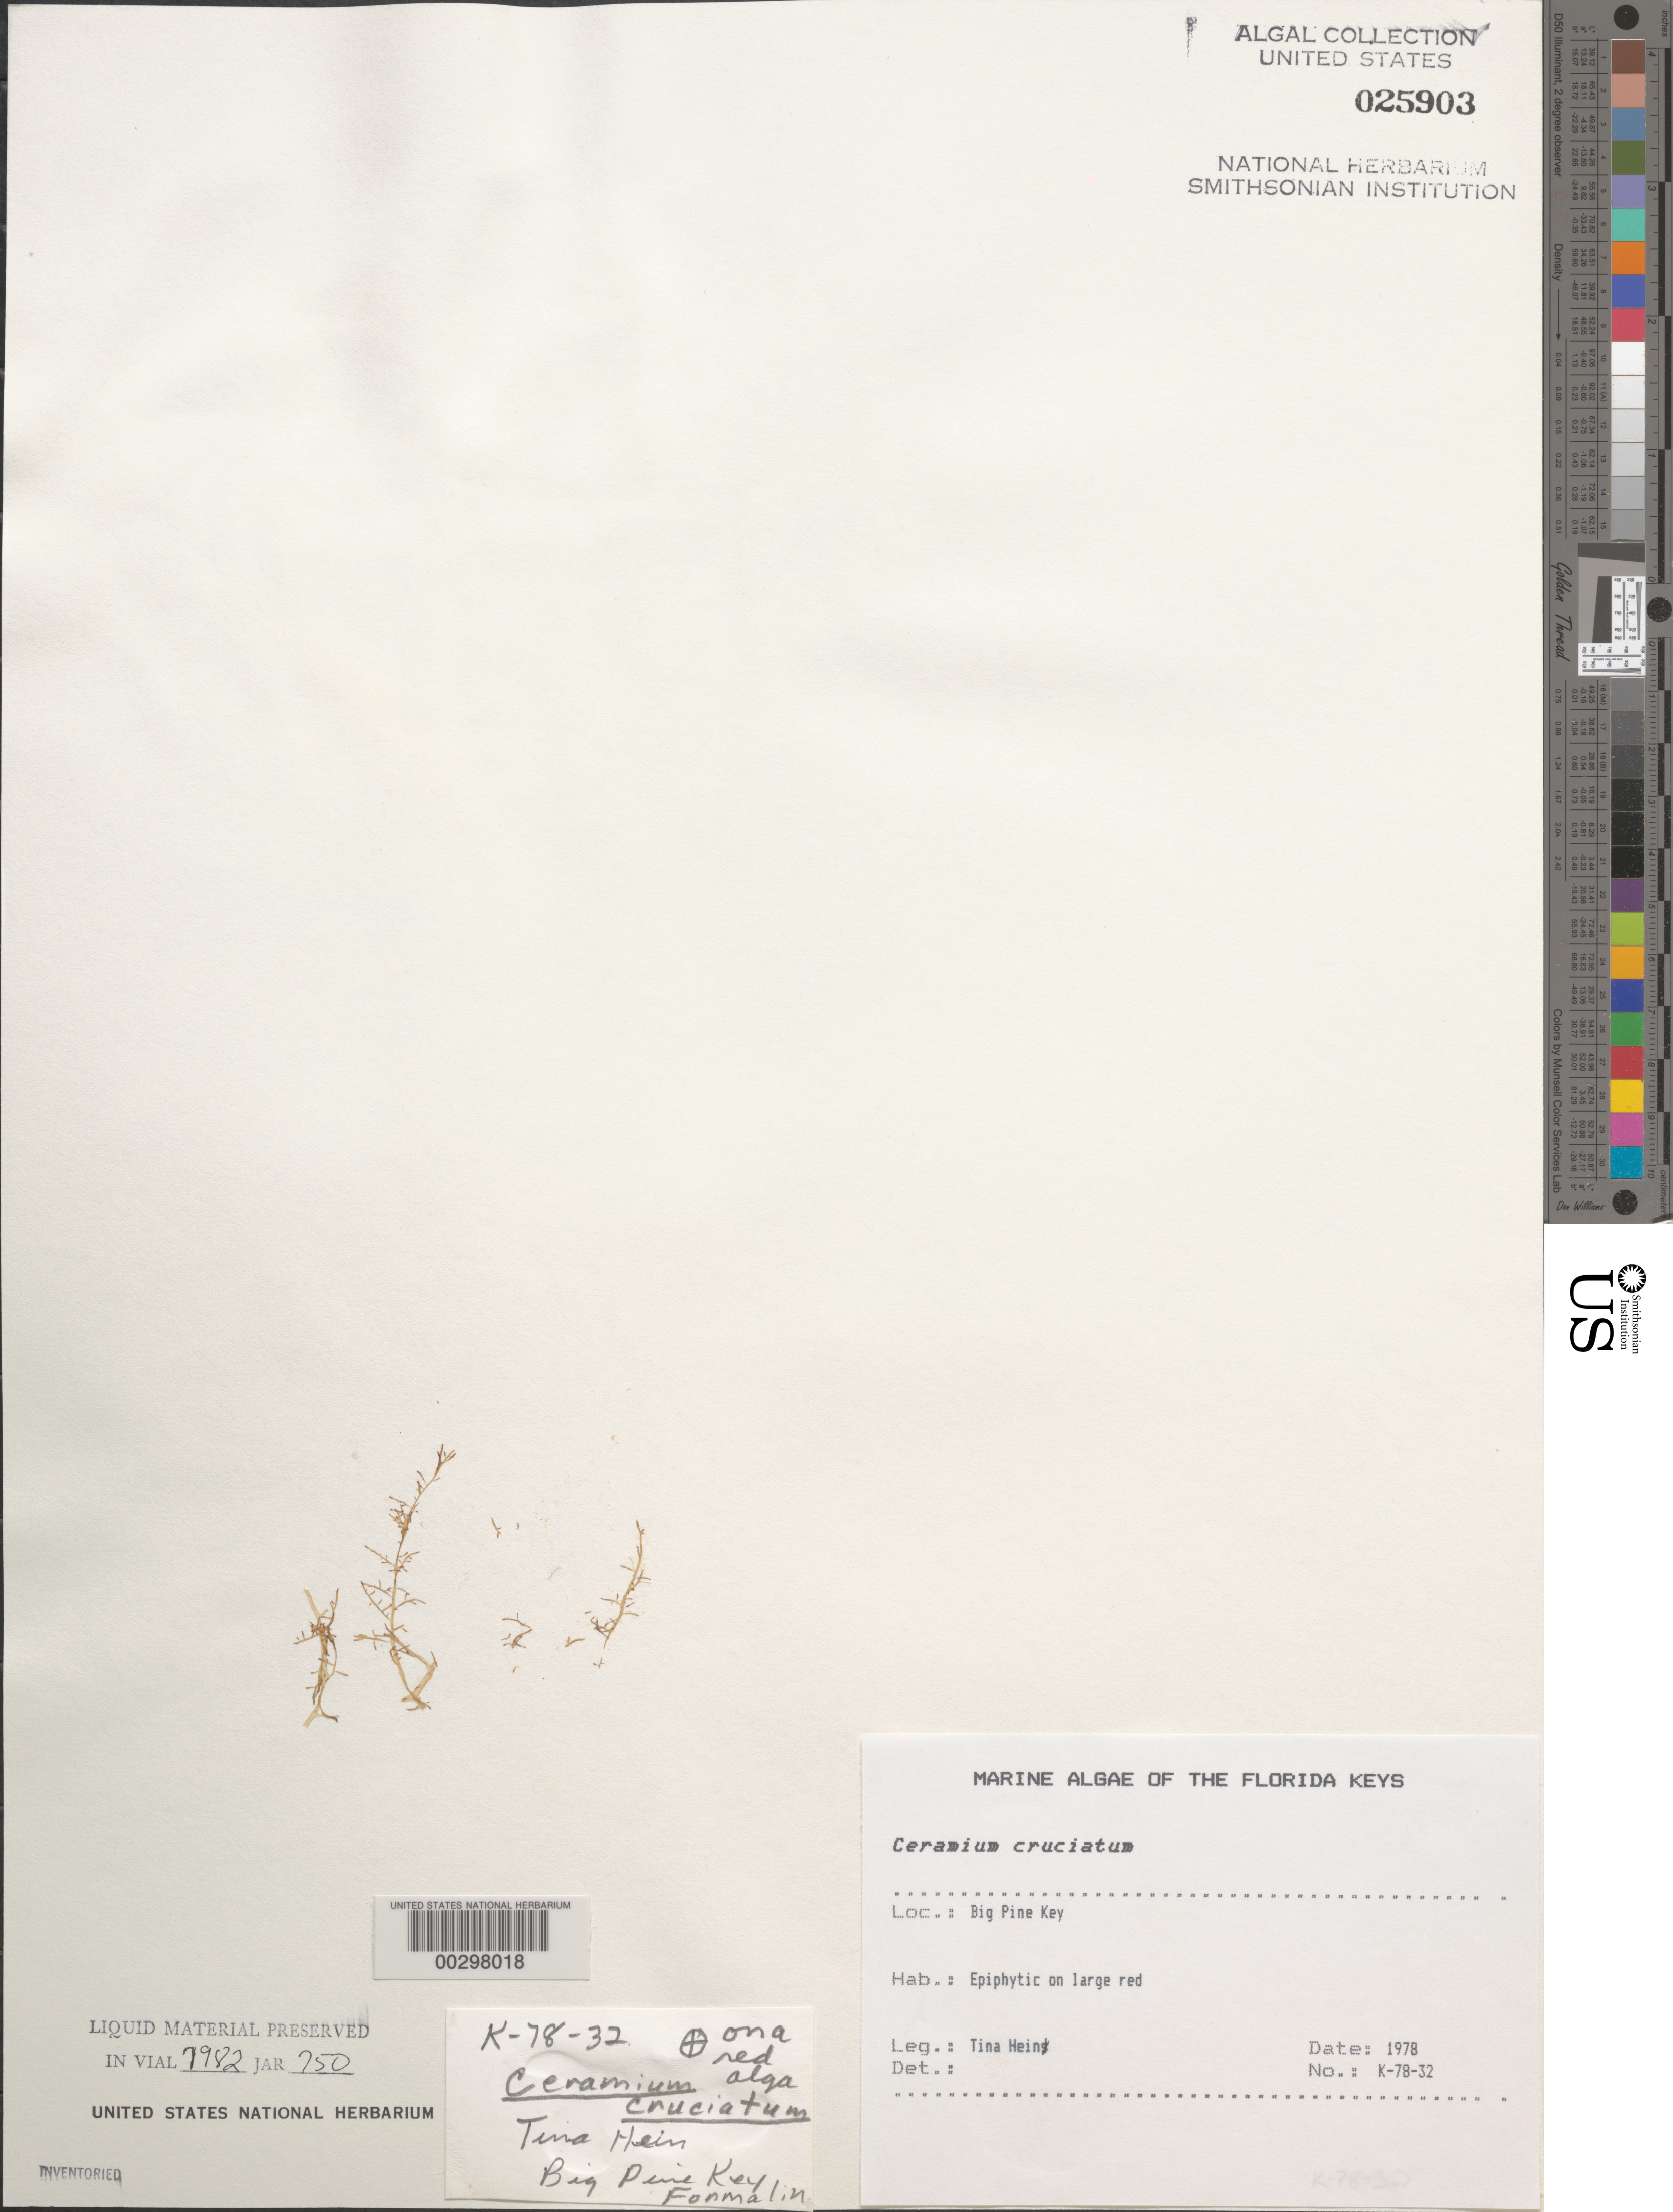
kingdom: Plantae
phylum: Rhodophyta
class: Florideophyceae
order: Ceramiales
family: Ceramiaceae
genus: Ceramium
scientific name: Ceramium cruciatum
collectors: T. Hein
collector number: K-78-32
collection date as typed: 1978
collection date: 1978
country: United States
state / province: Florida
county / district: Monroe County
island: Big Pine Key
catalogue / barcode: US 25903